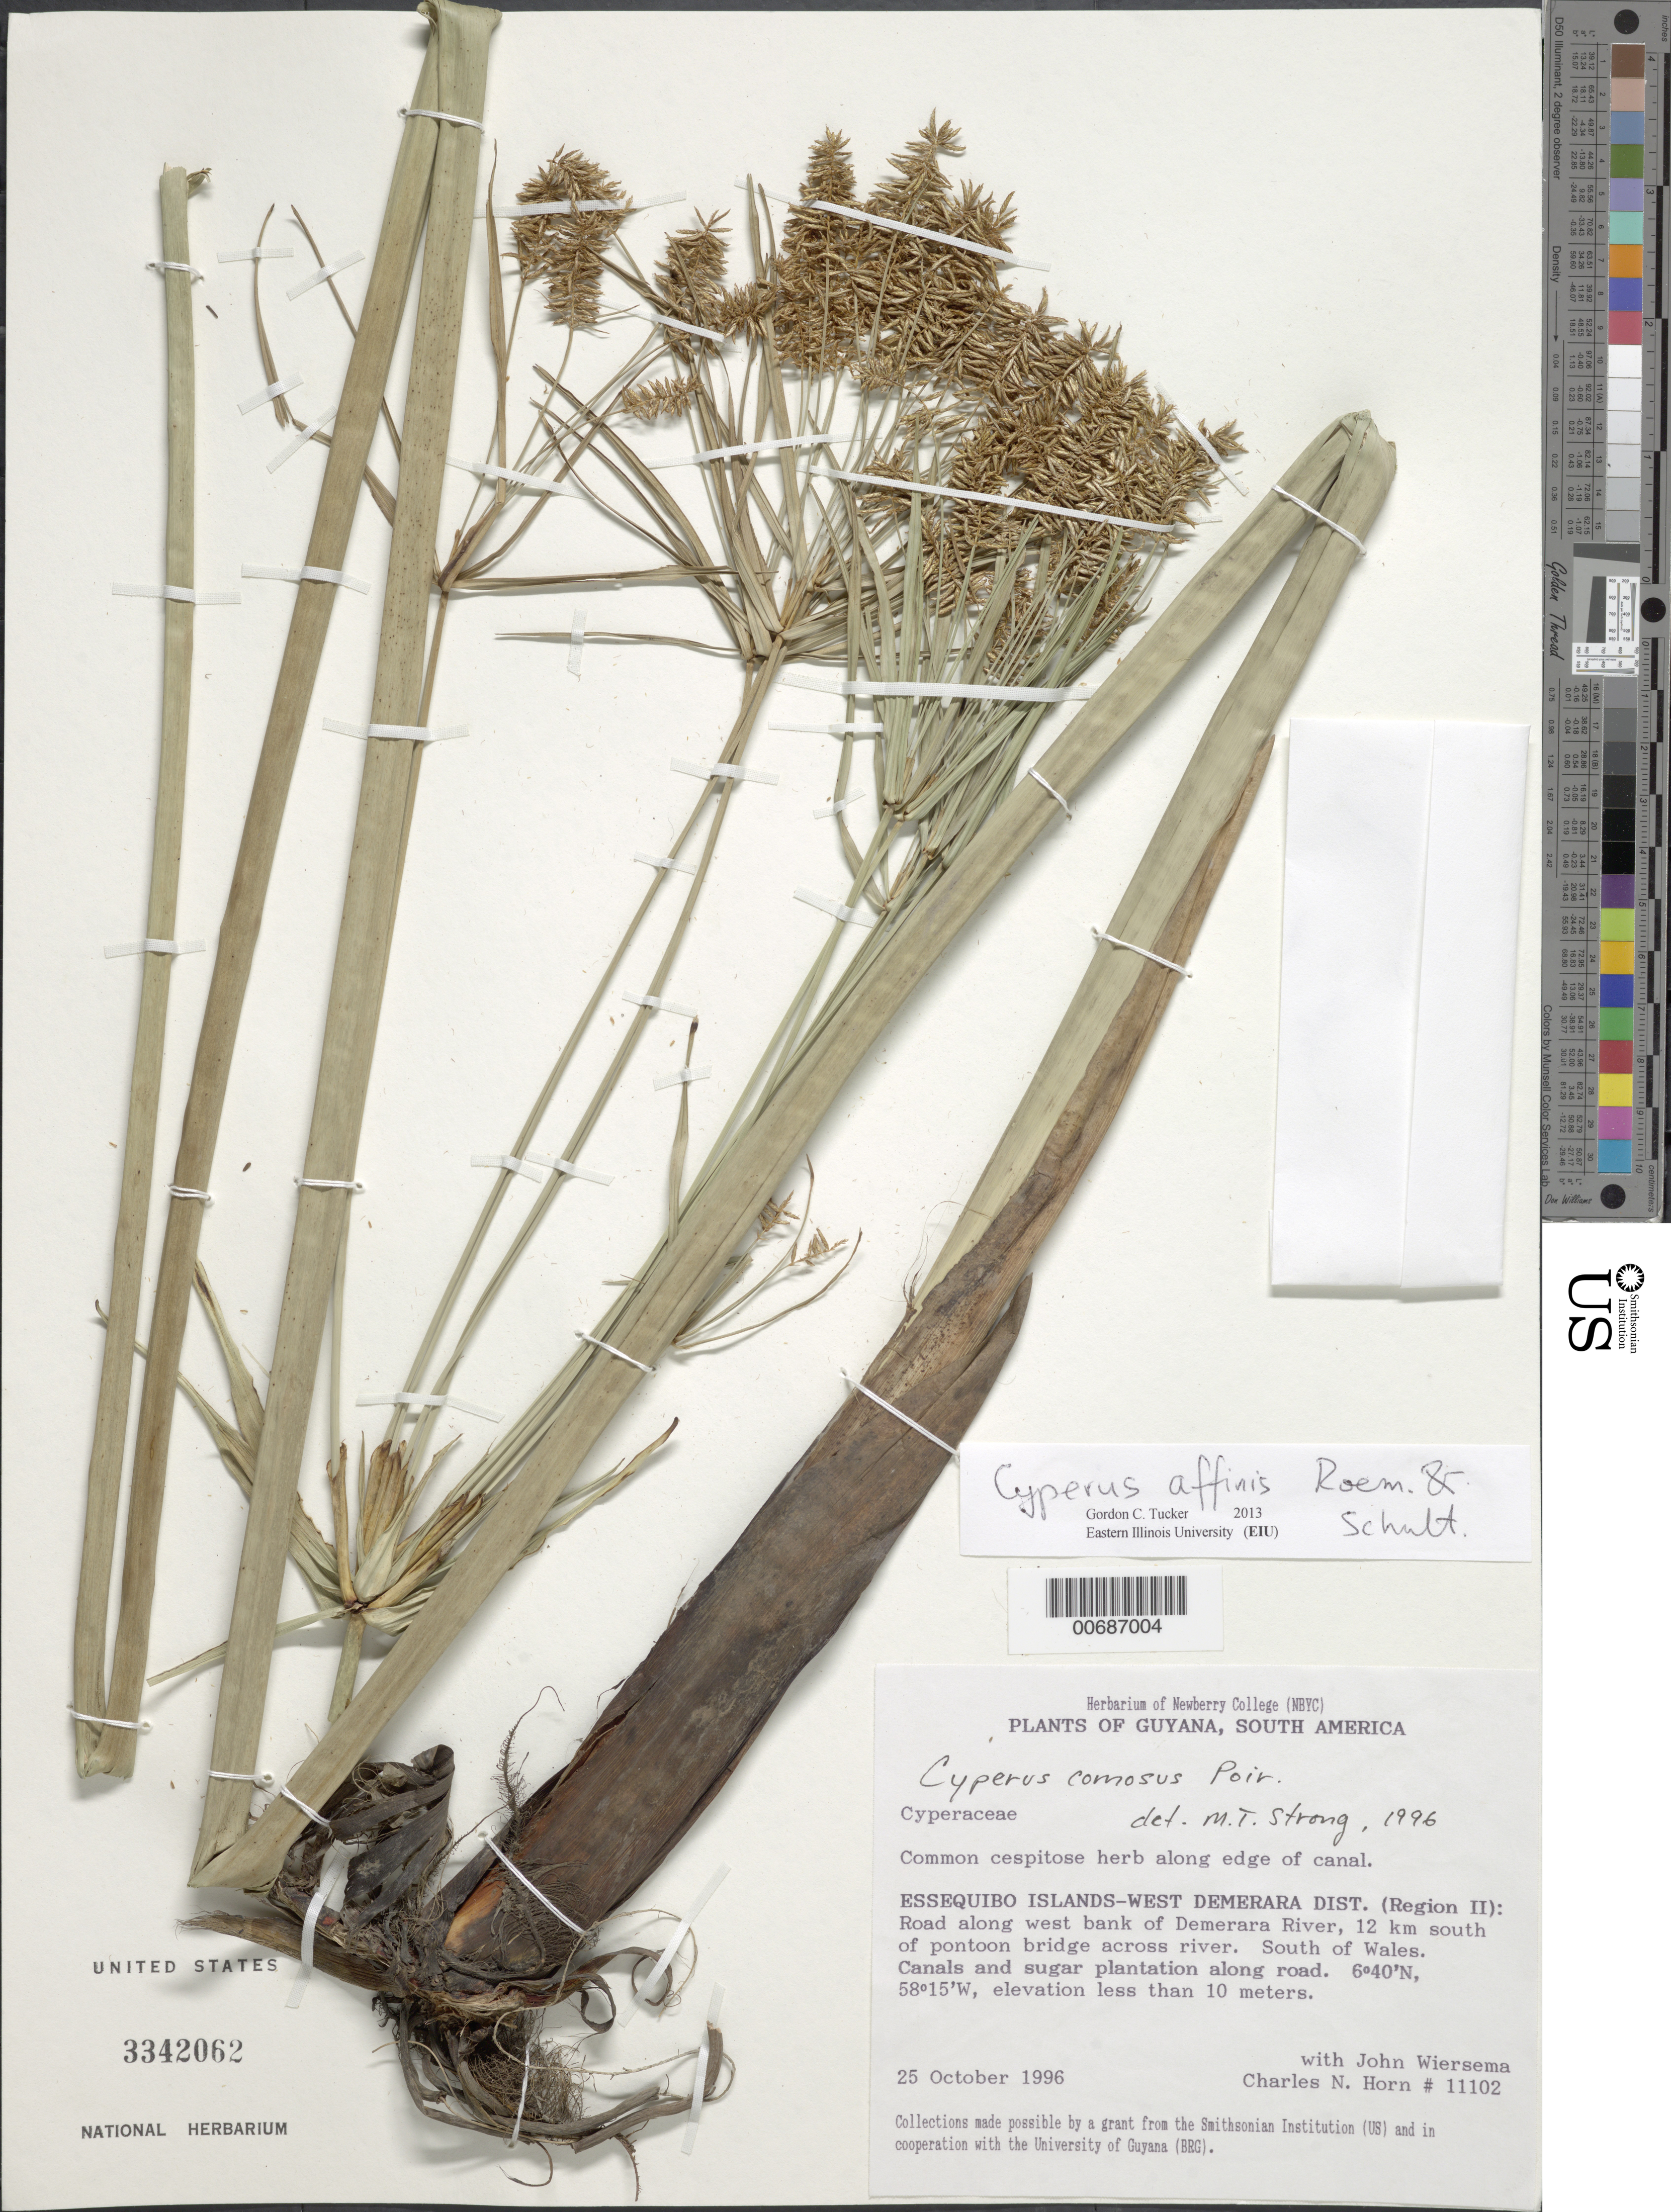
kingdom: Plantae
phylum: Tracheophyta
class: Liliopsida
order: Poales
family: Cyperaceae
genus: Cyperus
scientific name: Cyperus affinis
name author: Roem. & Schult.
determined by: Tucker, G. C.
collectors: C. N. Horn & J. H. Wiersema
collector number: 11102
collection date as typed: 25-Oct-96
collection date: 1996-10-25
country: Guyana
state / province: Essequibo Isl-W. Demerara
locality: Demerara R., W bank, 12 km S of pontoon bridge across R.; S of Wales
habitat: Along edge of canal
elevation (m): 10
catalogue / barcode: US 3342062